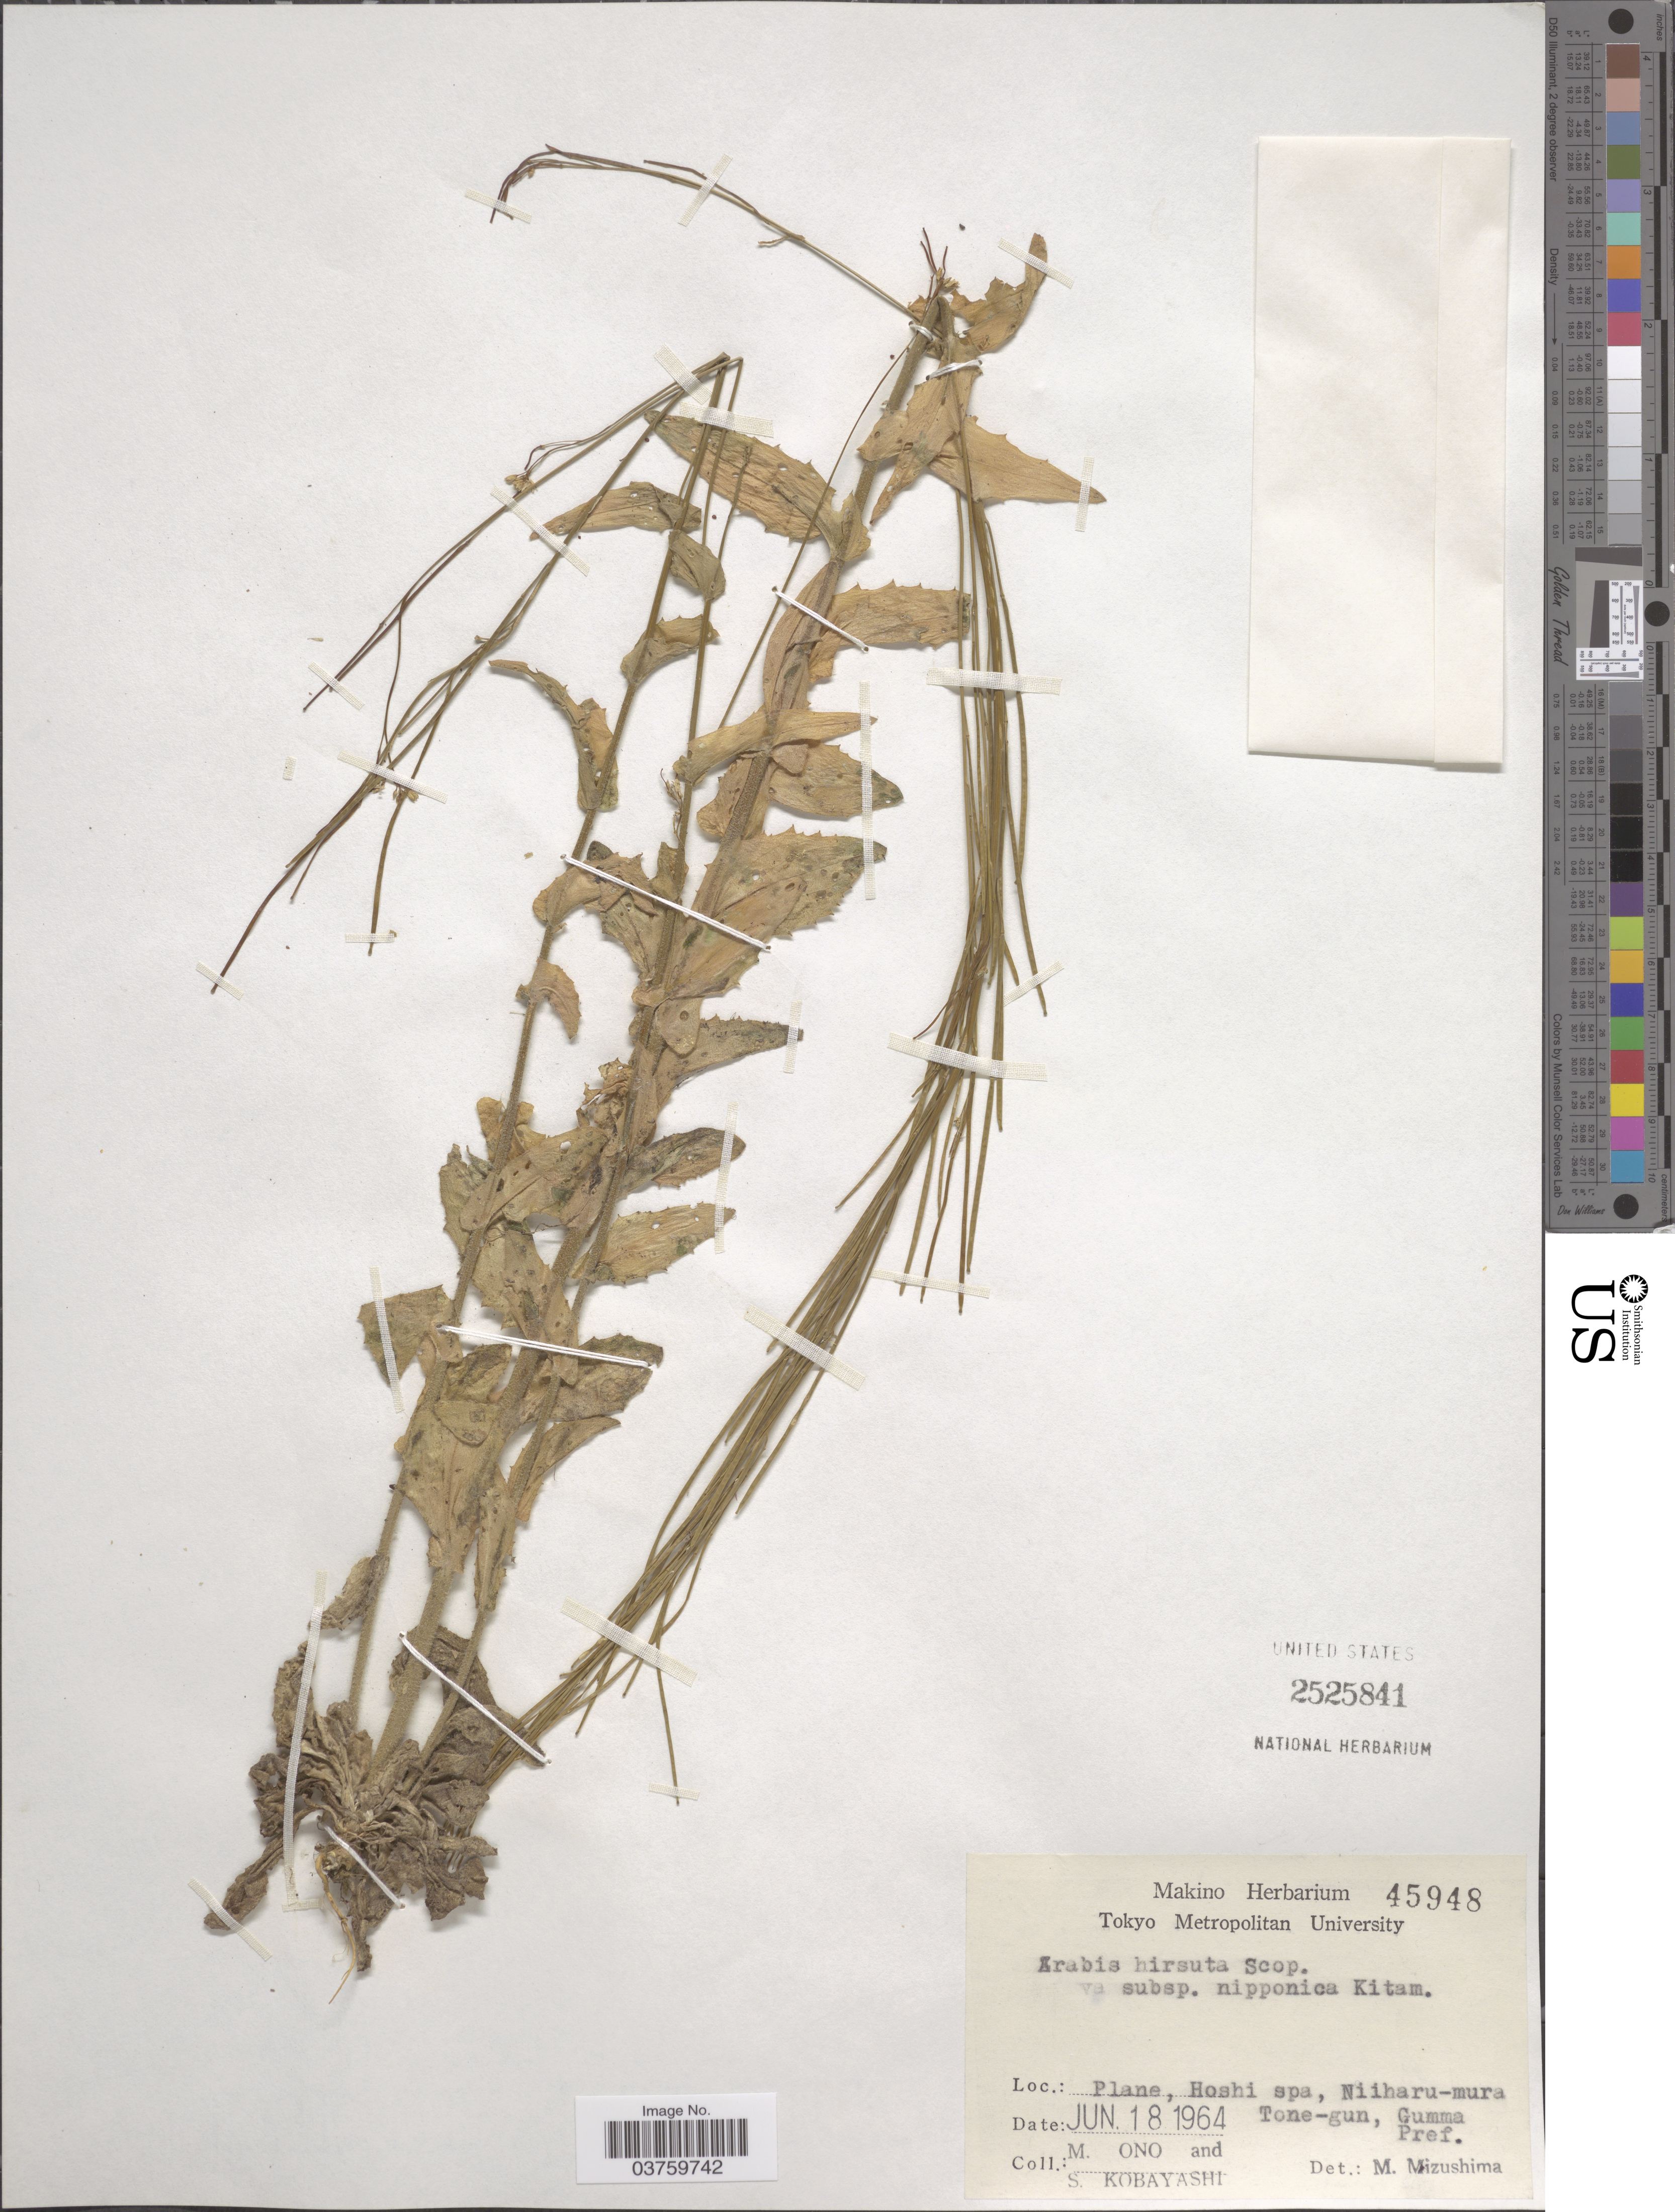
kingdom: Plantae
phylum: Tracheophyta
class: Magnoliopsida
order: Brassicales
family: Brassicaceae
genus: Arabis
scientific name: Arabis hirsuta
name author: (L.) Scop.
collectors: M. Ono & S. Kobayashi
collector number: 45948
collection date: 1964-06-18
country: Japan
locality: Plane, Hoshi spa, Niiharu-mura Tone-gun, Gumma Pref.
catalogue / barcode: US 2525841